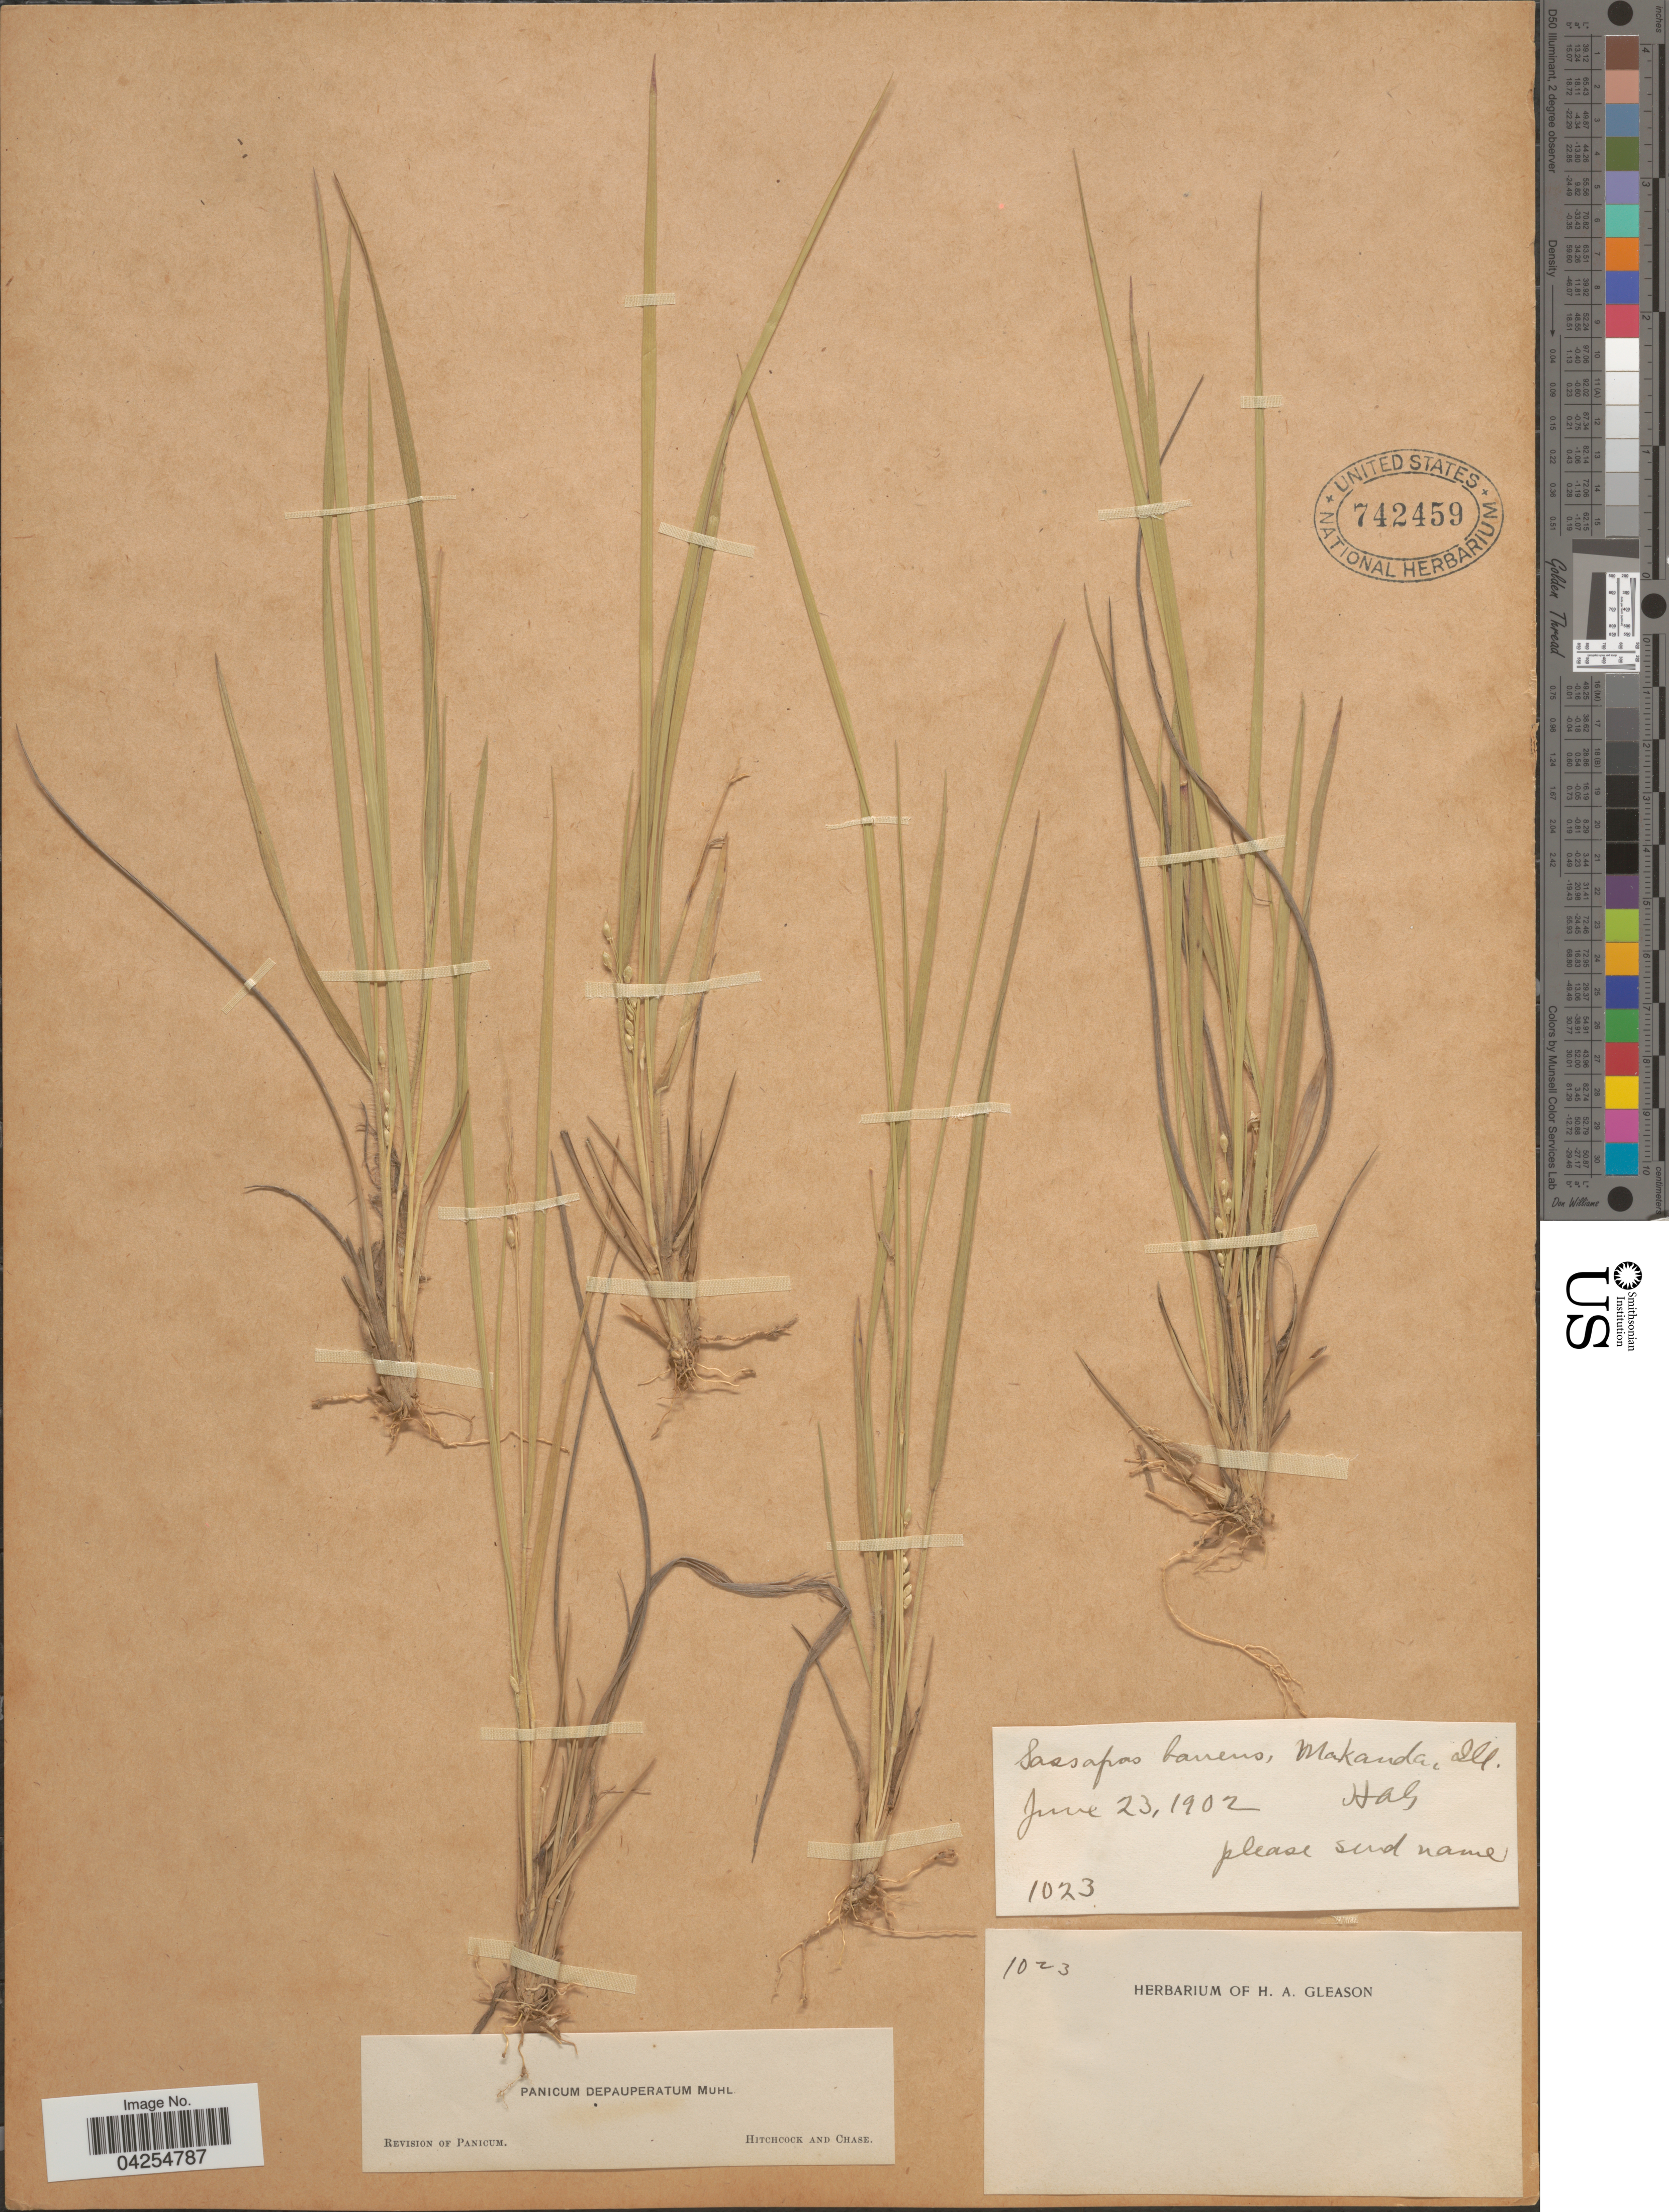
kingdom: Plantae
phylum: Tracheophyta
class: Liliopsida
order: Poales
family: Poaceae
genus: Dichanthelium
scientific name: Dichanthelium depauperatum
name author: (Muhl.) Gould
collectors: H. A. Gleason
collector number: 1023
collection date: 1902-06-23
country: United States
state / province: Illinois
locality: Makanda.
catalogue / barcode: US 742459